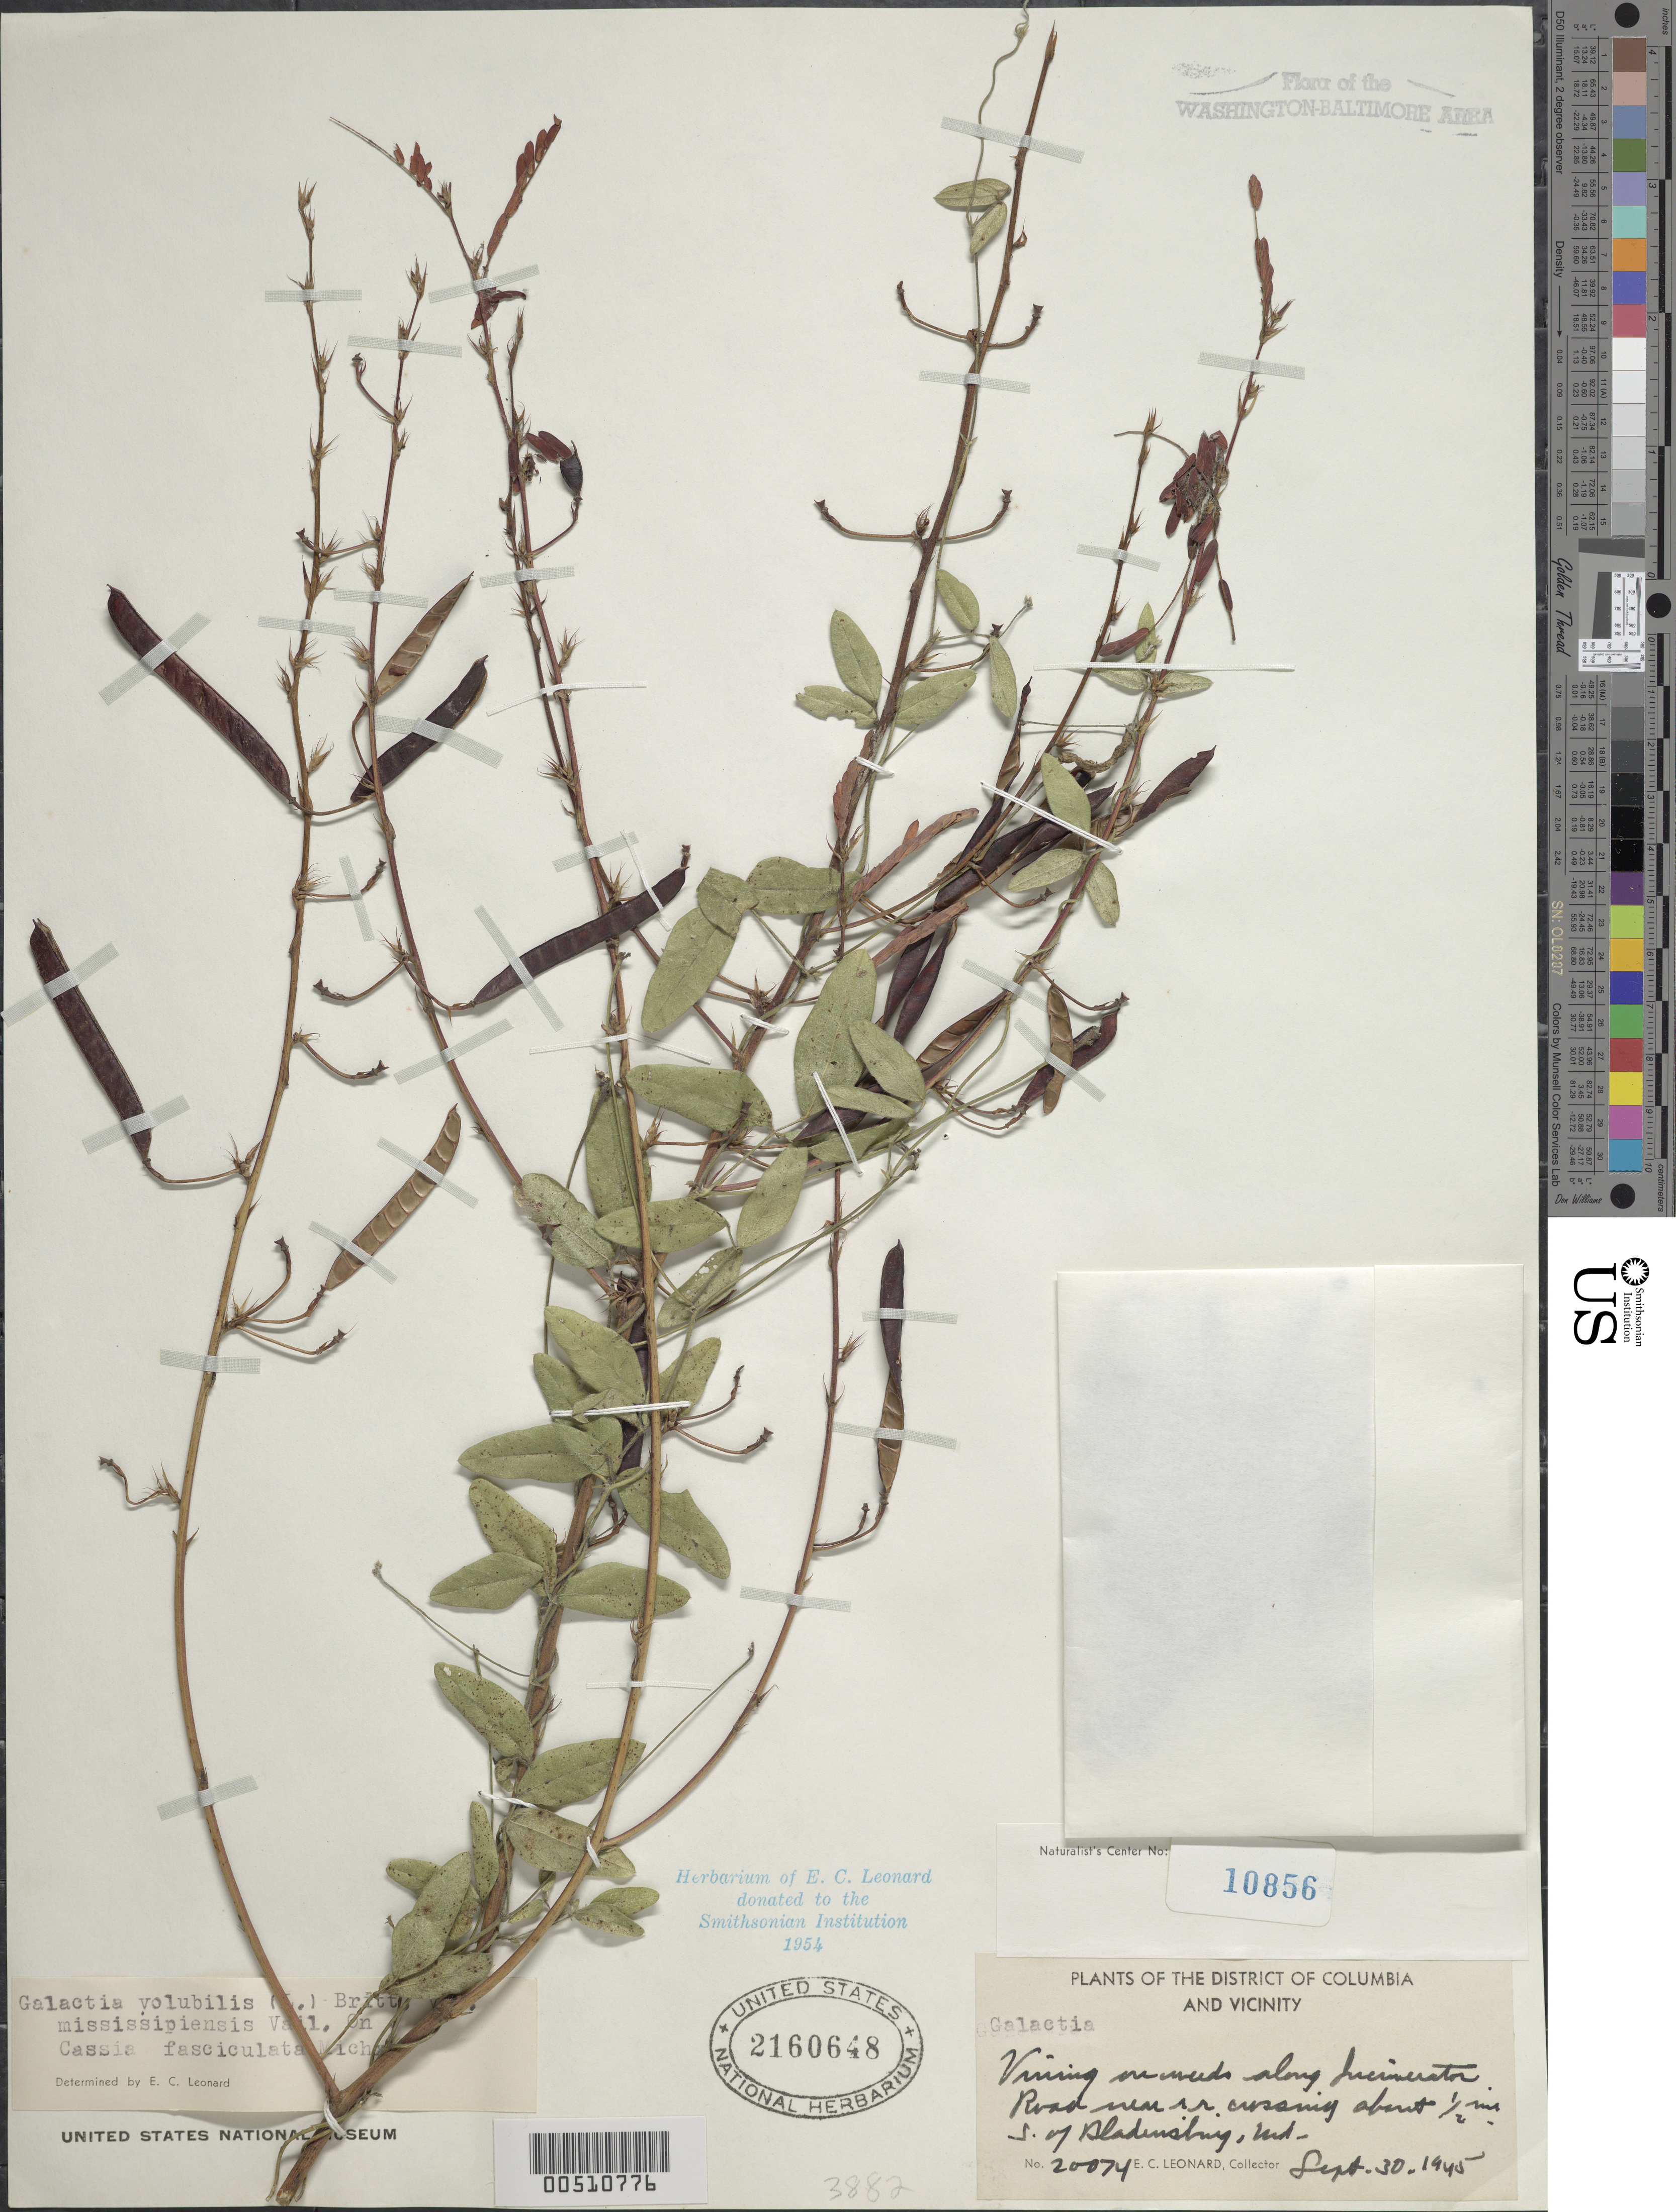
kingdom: Plantae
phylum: Tracheophyta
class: Magnoliopsida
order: Fabales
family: Fabaceae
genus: Galactia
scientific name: Galactia volubilis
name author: (L.) Britton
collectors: E. C. Leonard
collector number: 20074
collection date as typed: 30 Sep 1945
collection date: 1945-09-30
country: United States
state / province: Maryland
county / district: Prince George's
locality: S of Bladensburg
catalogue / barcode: US 2160648